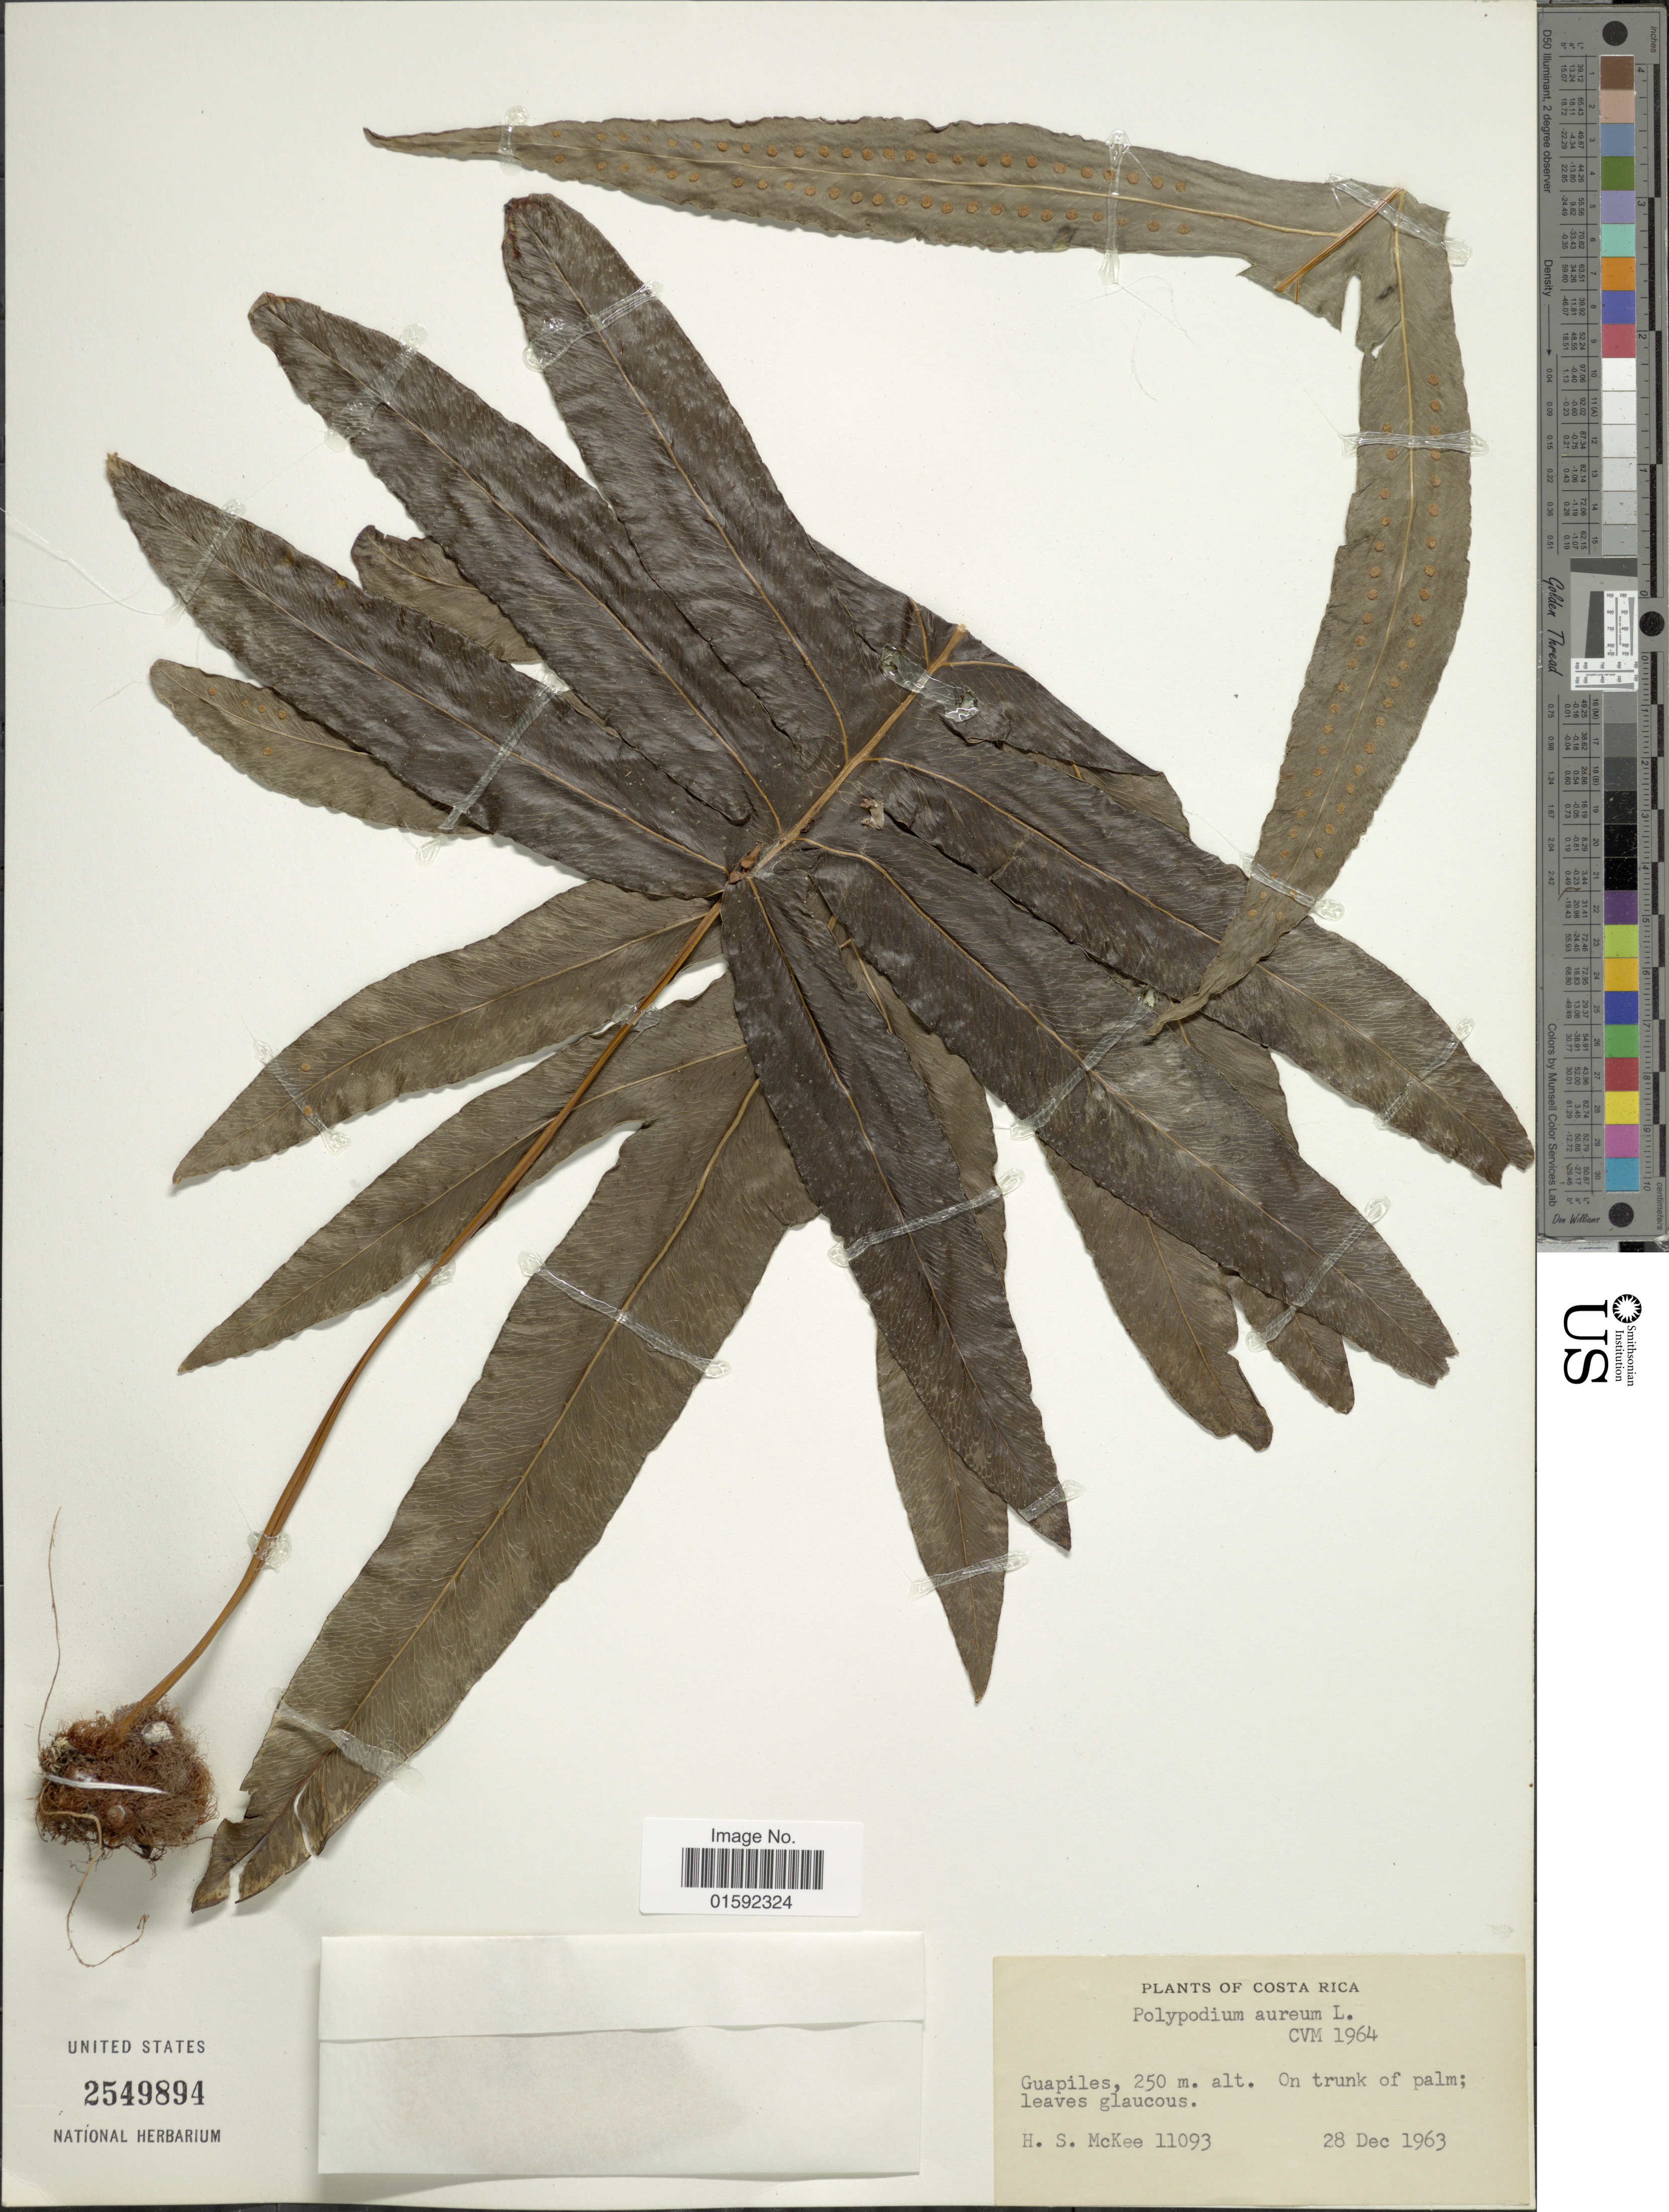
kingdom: Plantae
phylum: Tracheophyta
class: Polypodiopsida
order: Polypodiales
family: Polypodiaceae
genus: Phlebodium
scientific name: Phlebodium pseudoaureum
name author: (Cav.) Lellinger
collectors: H. S. McKee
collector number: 11093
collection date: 1963-12-28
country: Costa Rica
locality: Costa Rica, Guapiles.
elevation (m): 250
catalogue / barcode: US 2549894